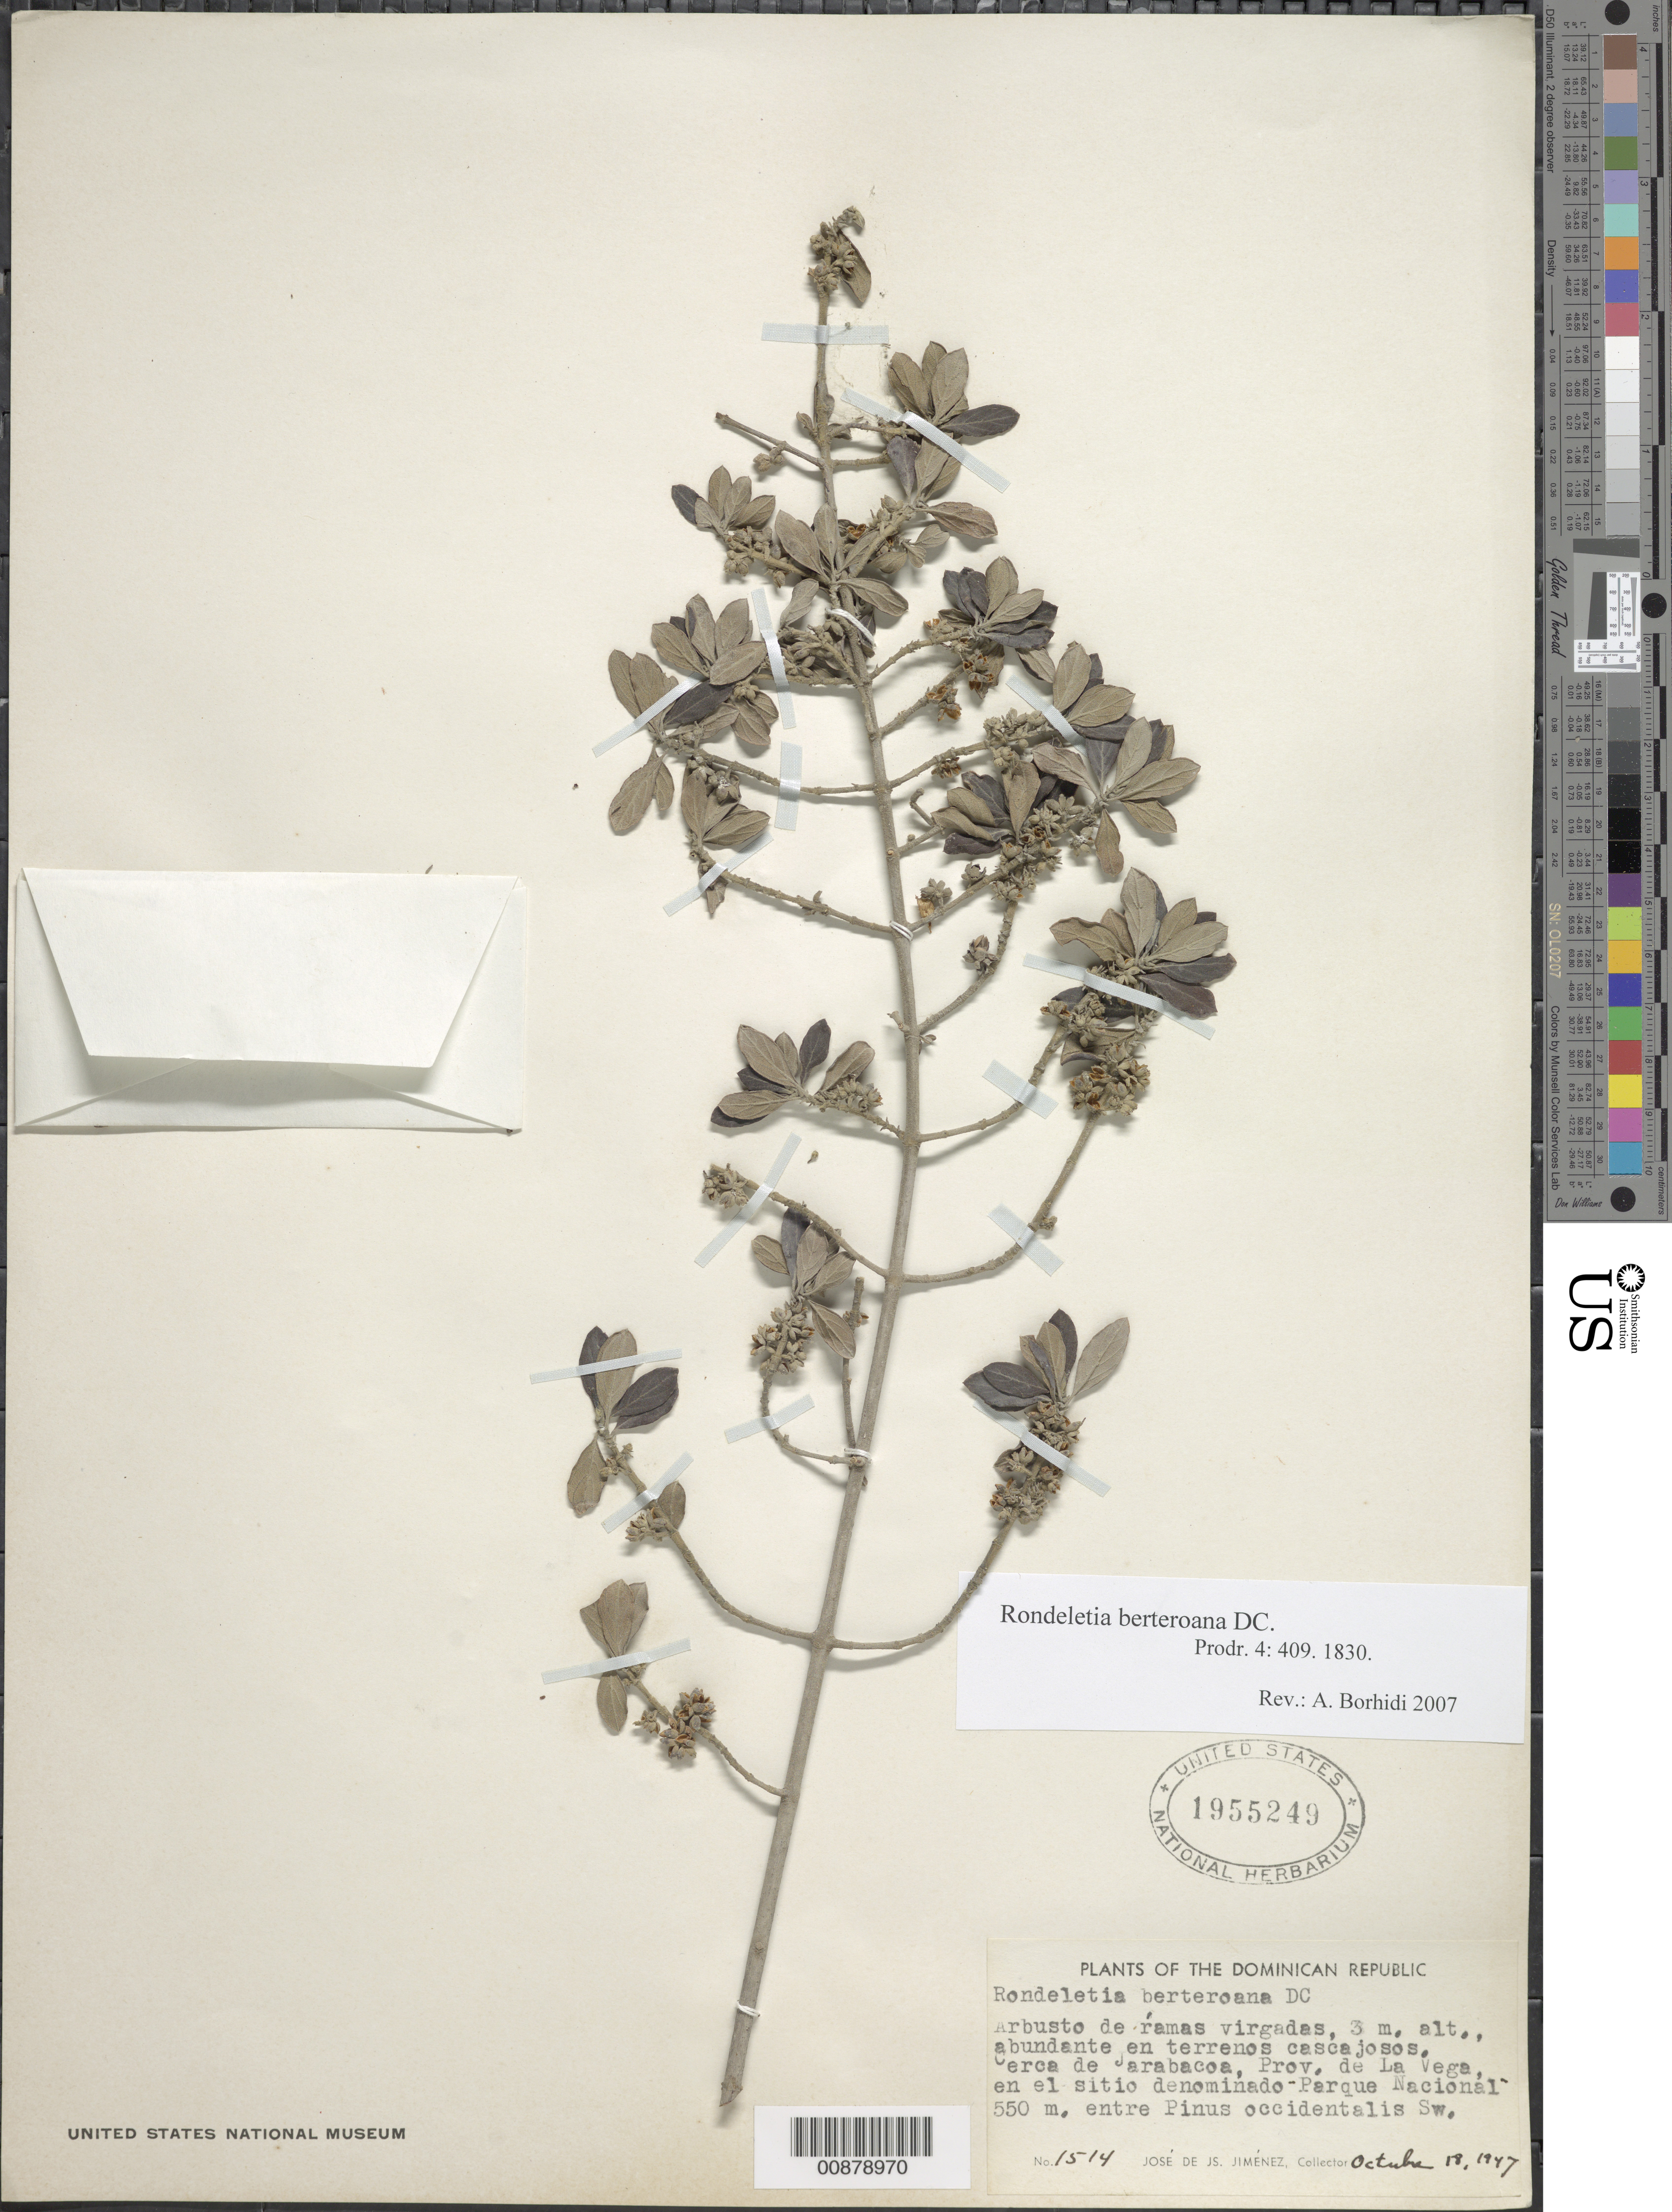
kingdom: Plantae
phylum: Tracheophyta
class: Magnoliopsida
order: Gentianales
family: Rubiaceae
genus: Rondeletia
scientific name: Rondeletia berteroana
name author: DC.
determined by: Borhidi, Attila L.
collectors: J. J. Jiménez Almonte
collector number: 1514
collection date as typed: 18 Oct 1947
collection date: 1947-10-18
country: Dominican Republic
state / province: La Vega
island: Hispaniola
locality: En el sitio denominado Parque Nacional, cerca de Jarabacoa.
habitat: En terrenos cascajosos. Entre Pinus occidentalis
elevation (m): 550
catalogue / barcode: US 1955249